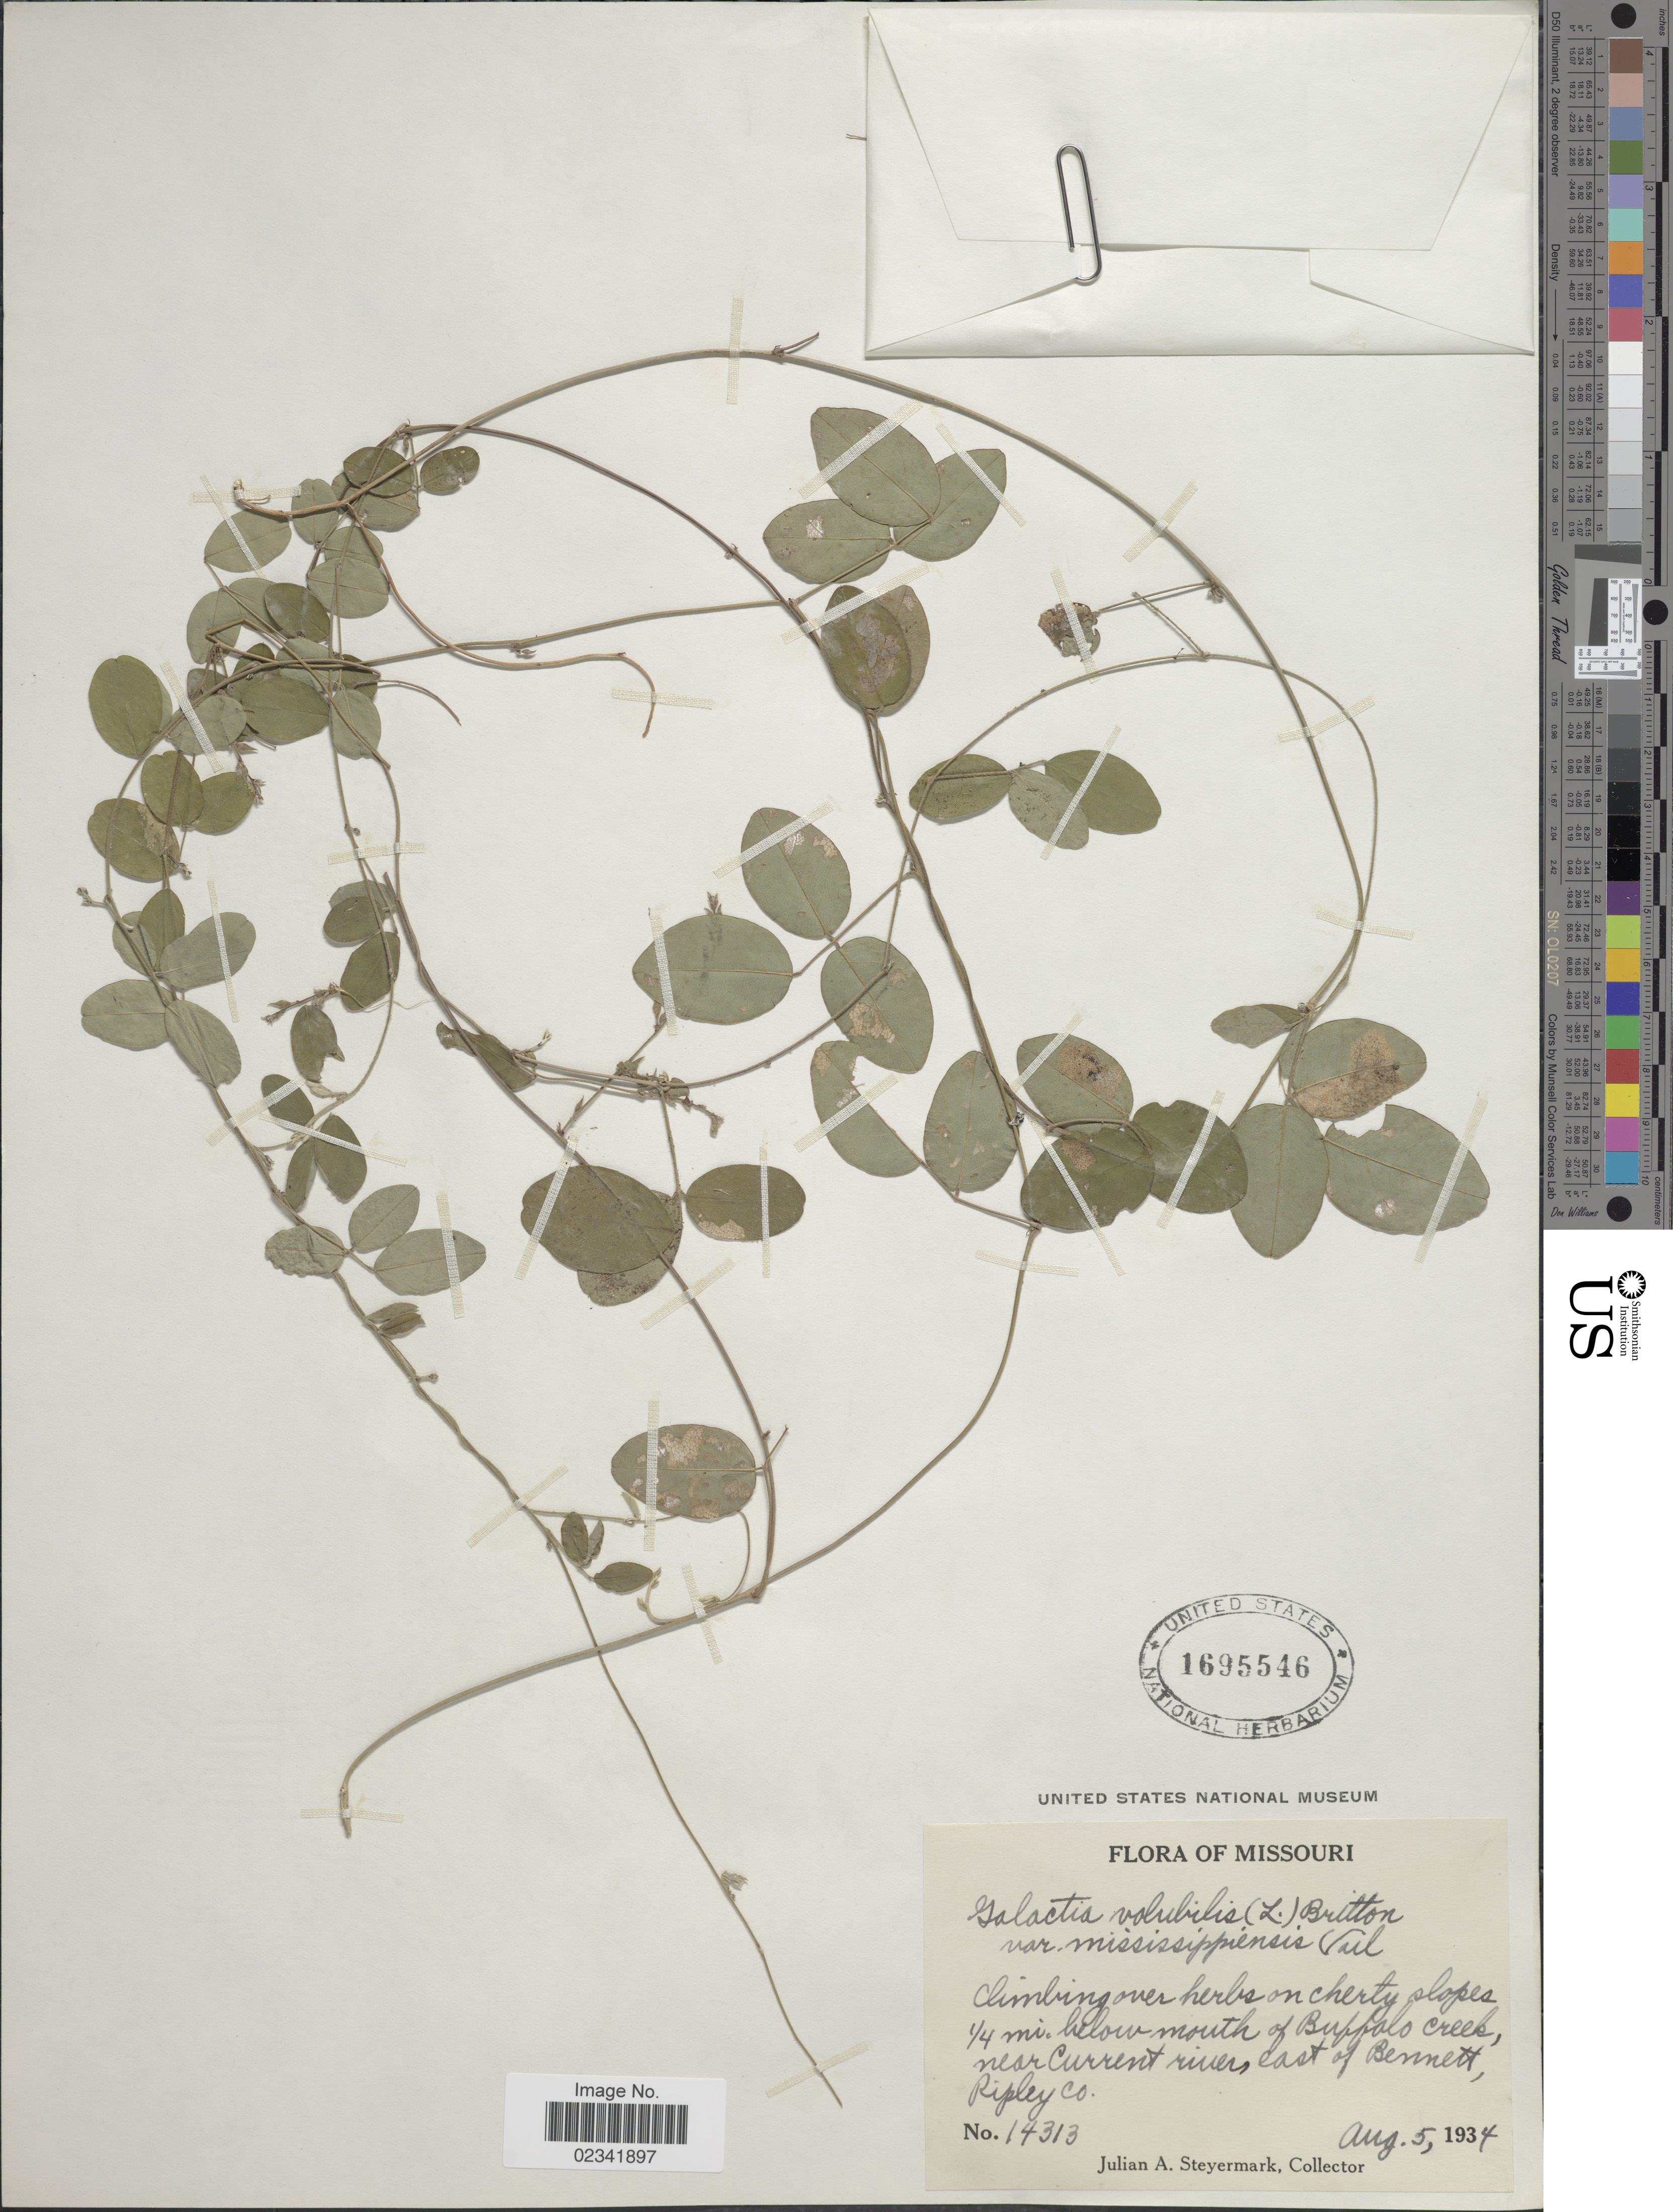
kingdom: Plantae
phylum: Tracheophyta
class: Magnoliopsida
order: Fabales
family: Fabaceae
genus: Galactia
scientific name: Galactia volubilis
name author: (L.) Britton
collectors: J. Steyermark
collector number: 14313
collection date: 1934-08-05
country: United States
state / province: Missouri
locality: On cherty slopes ¼ mi. below mouth of Buffalo Creek, near Current river, east of Bennett, Ripley Co.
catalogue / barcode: US 1695546